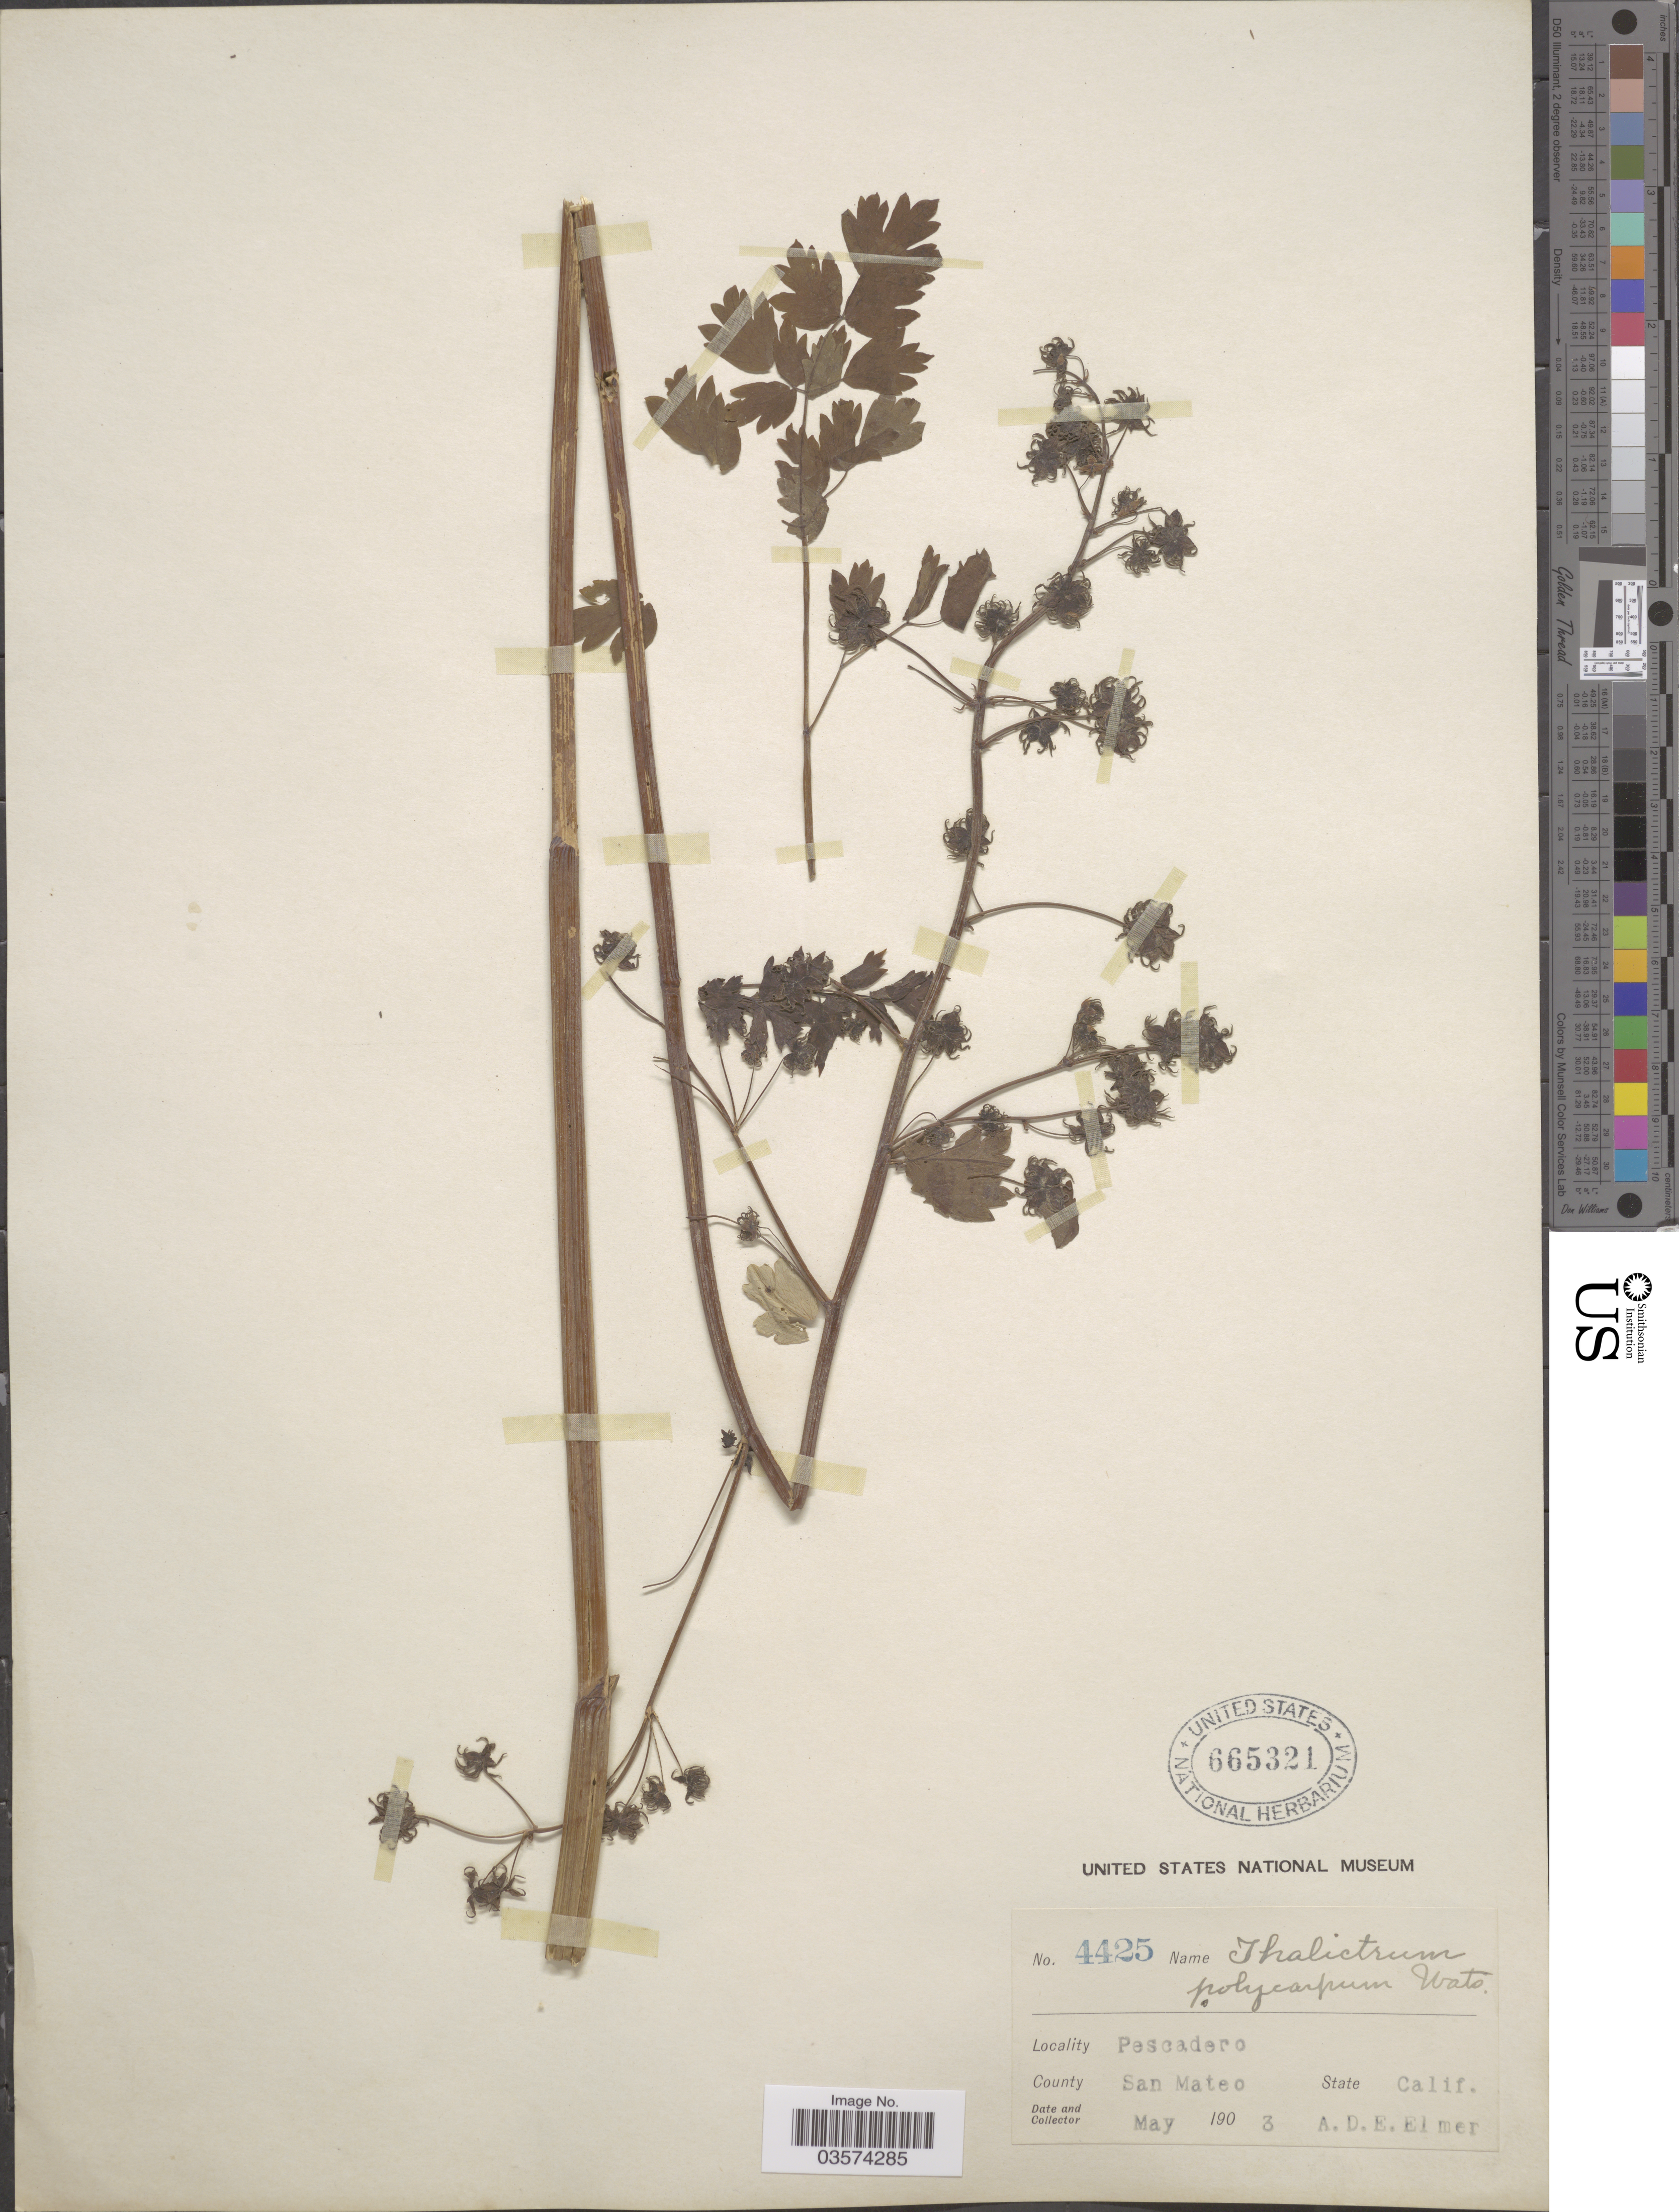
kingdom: Plantae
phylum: Tracheophyta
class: Magnoliopsida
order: Ranunculales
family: Ranunculaceae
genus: Thalictrum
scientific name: Thalictrum polycarpum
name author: (Torr.) S. Watson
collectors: A. D. E. Elmer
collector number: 4425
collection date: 1903-05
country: United States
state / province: California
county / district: San Mateo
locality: Pescadero. County San Mateo.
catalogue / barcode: US 665321